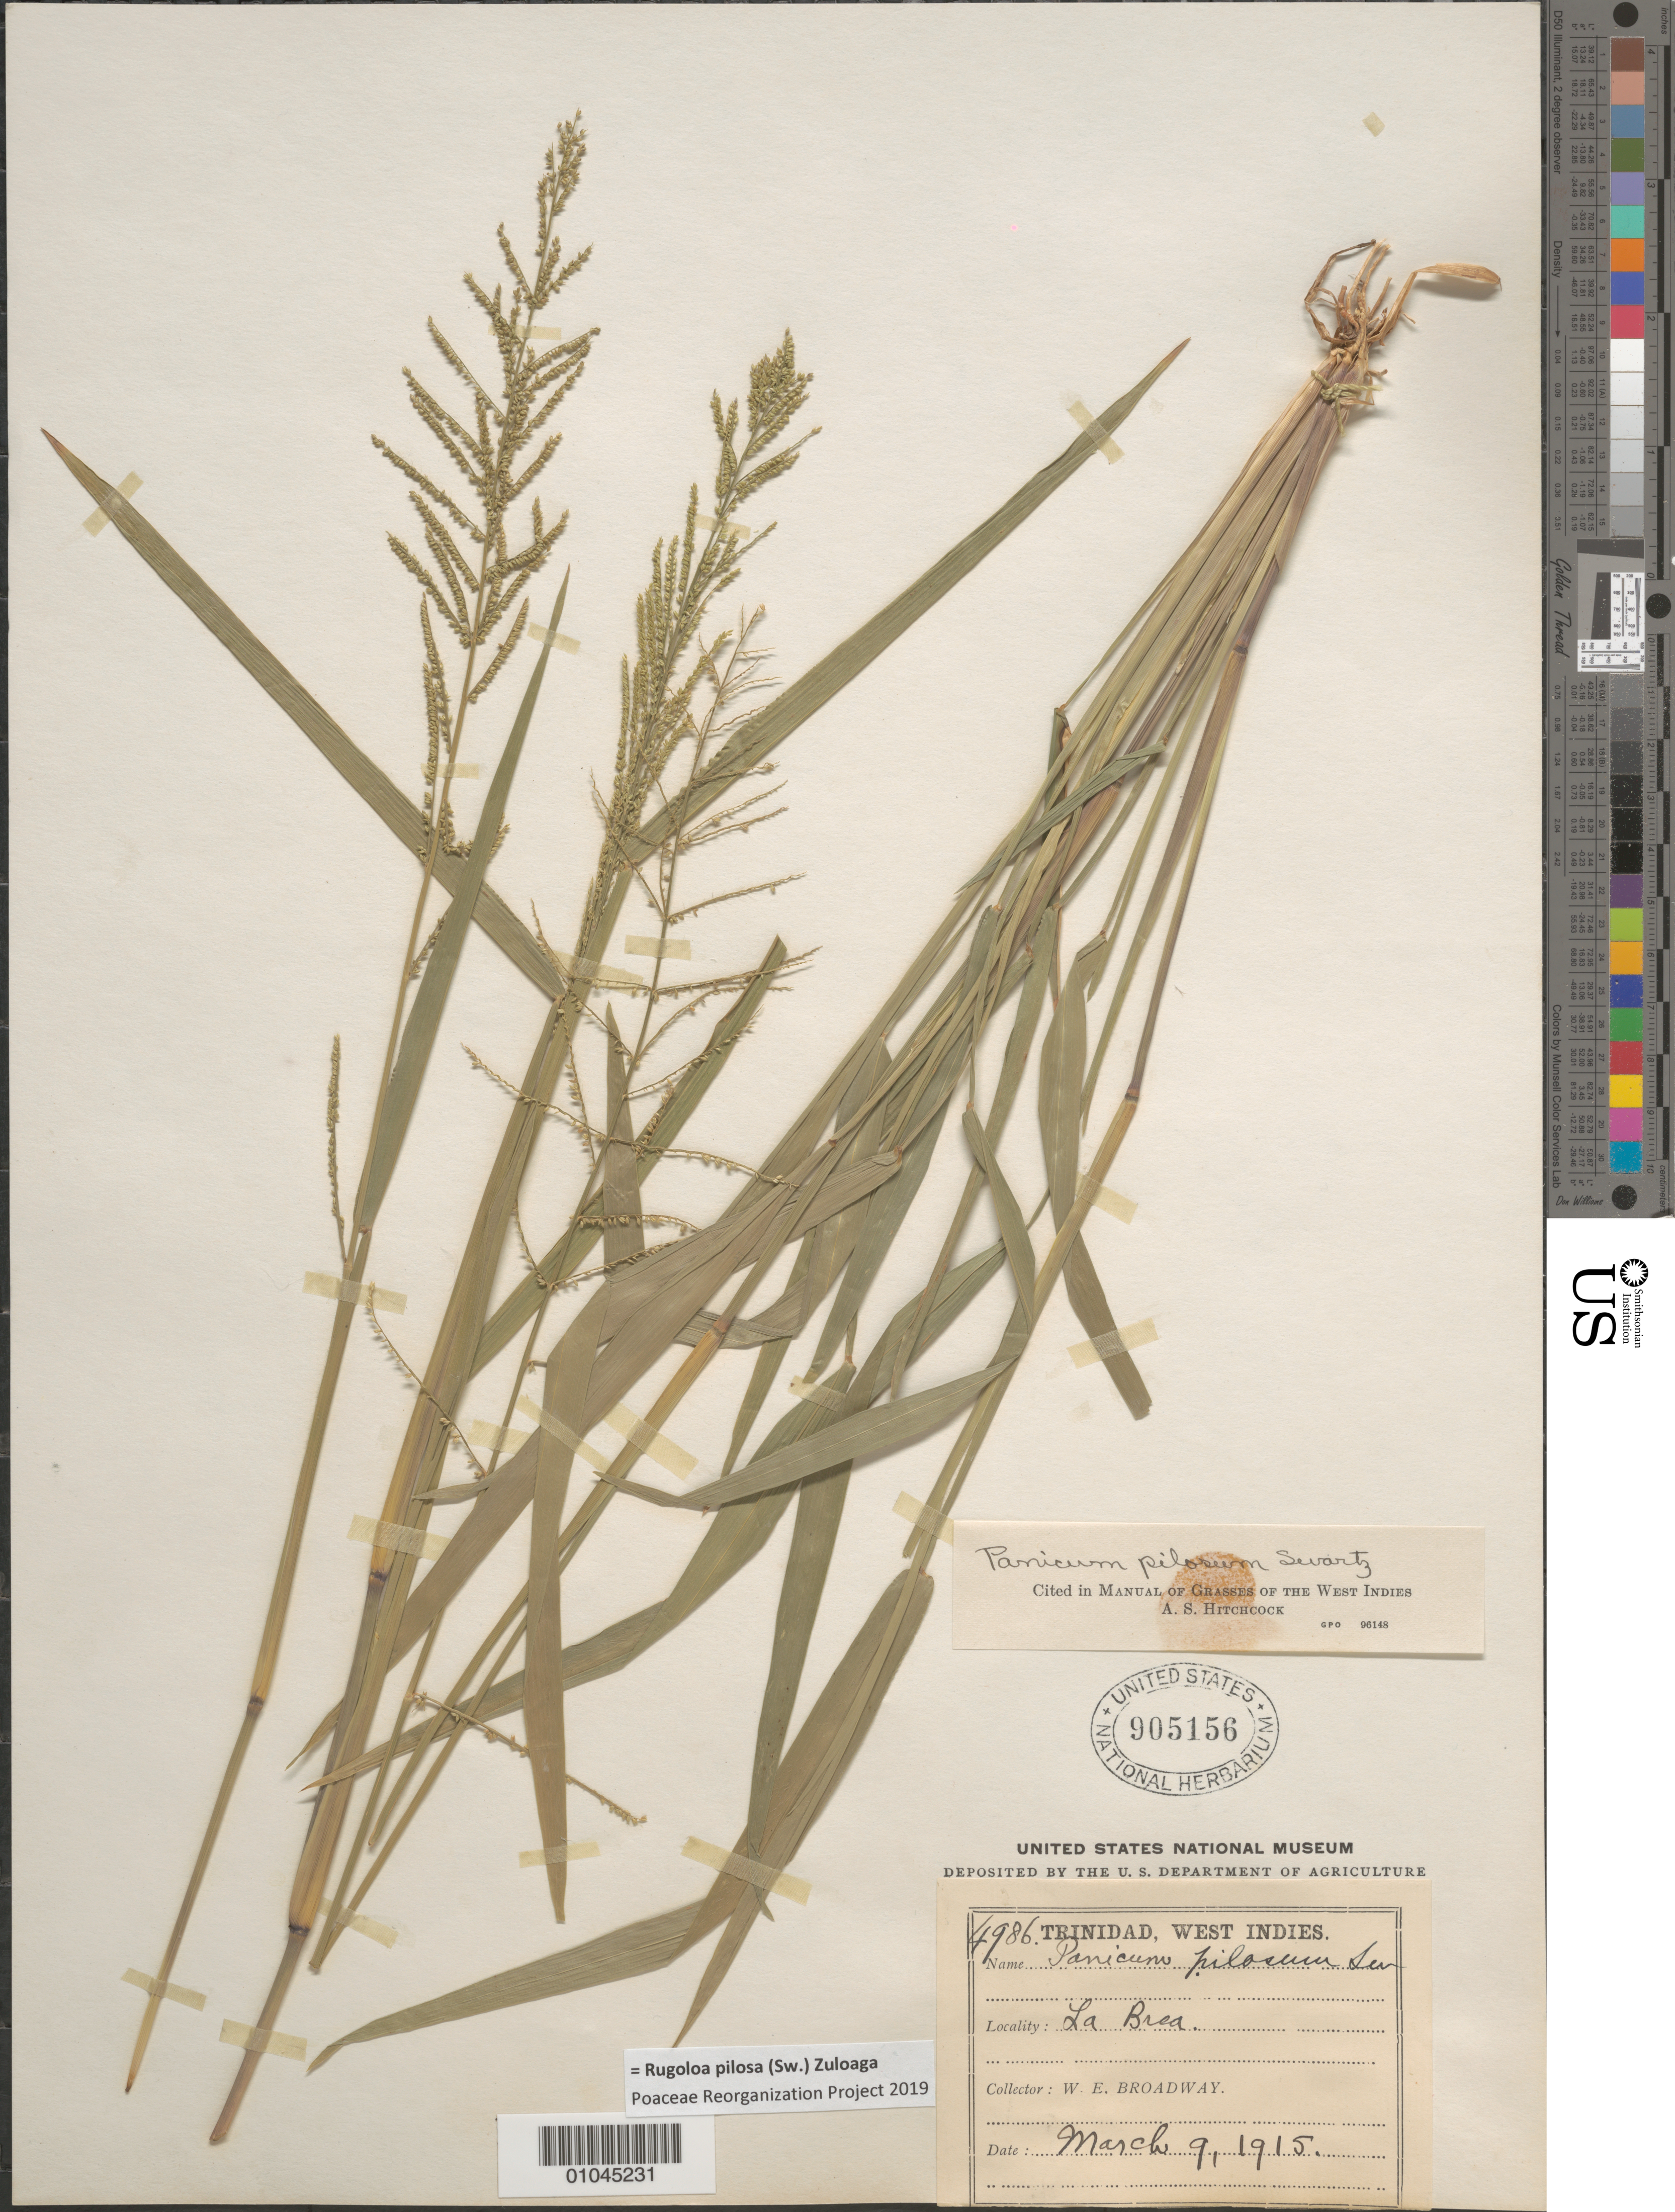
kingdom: Plantae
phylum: Tracheophyta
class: Liliopsida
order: Poales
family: Poaceae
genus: Panicum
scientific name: Panicum pilosum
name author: Sw.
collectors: W. E. Broadway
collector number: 4986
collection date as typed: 09 Mar 1915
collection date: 1915-03-09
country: Trinidad and Tobago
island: Trinidad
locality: La Brea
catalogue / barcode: US 905156